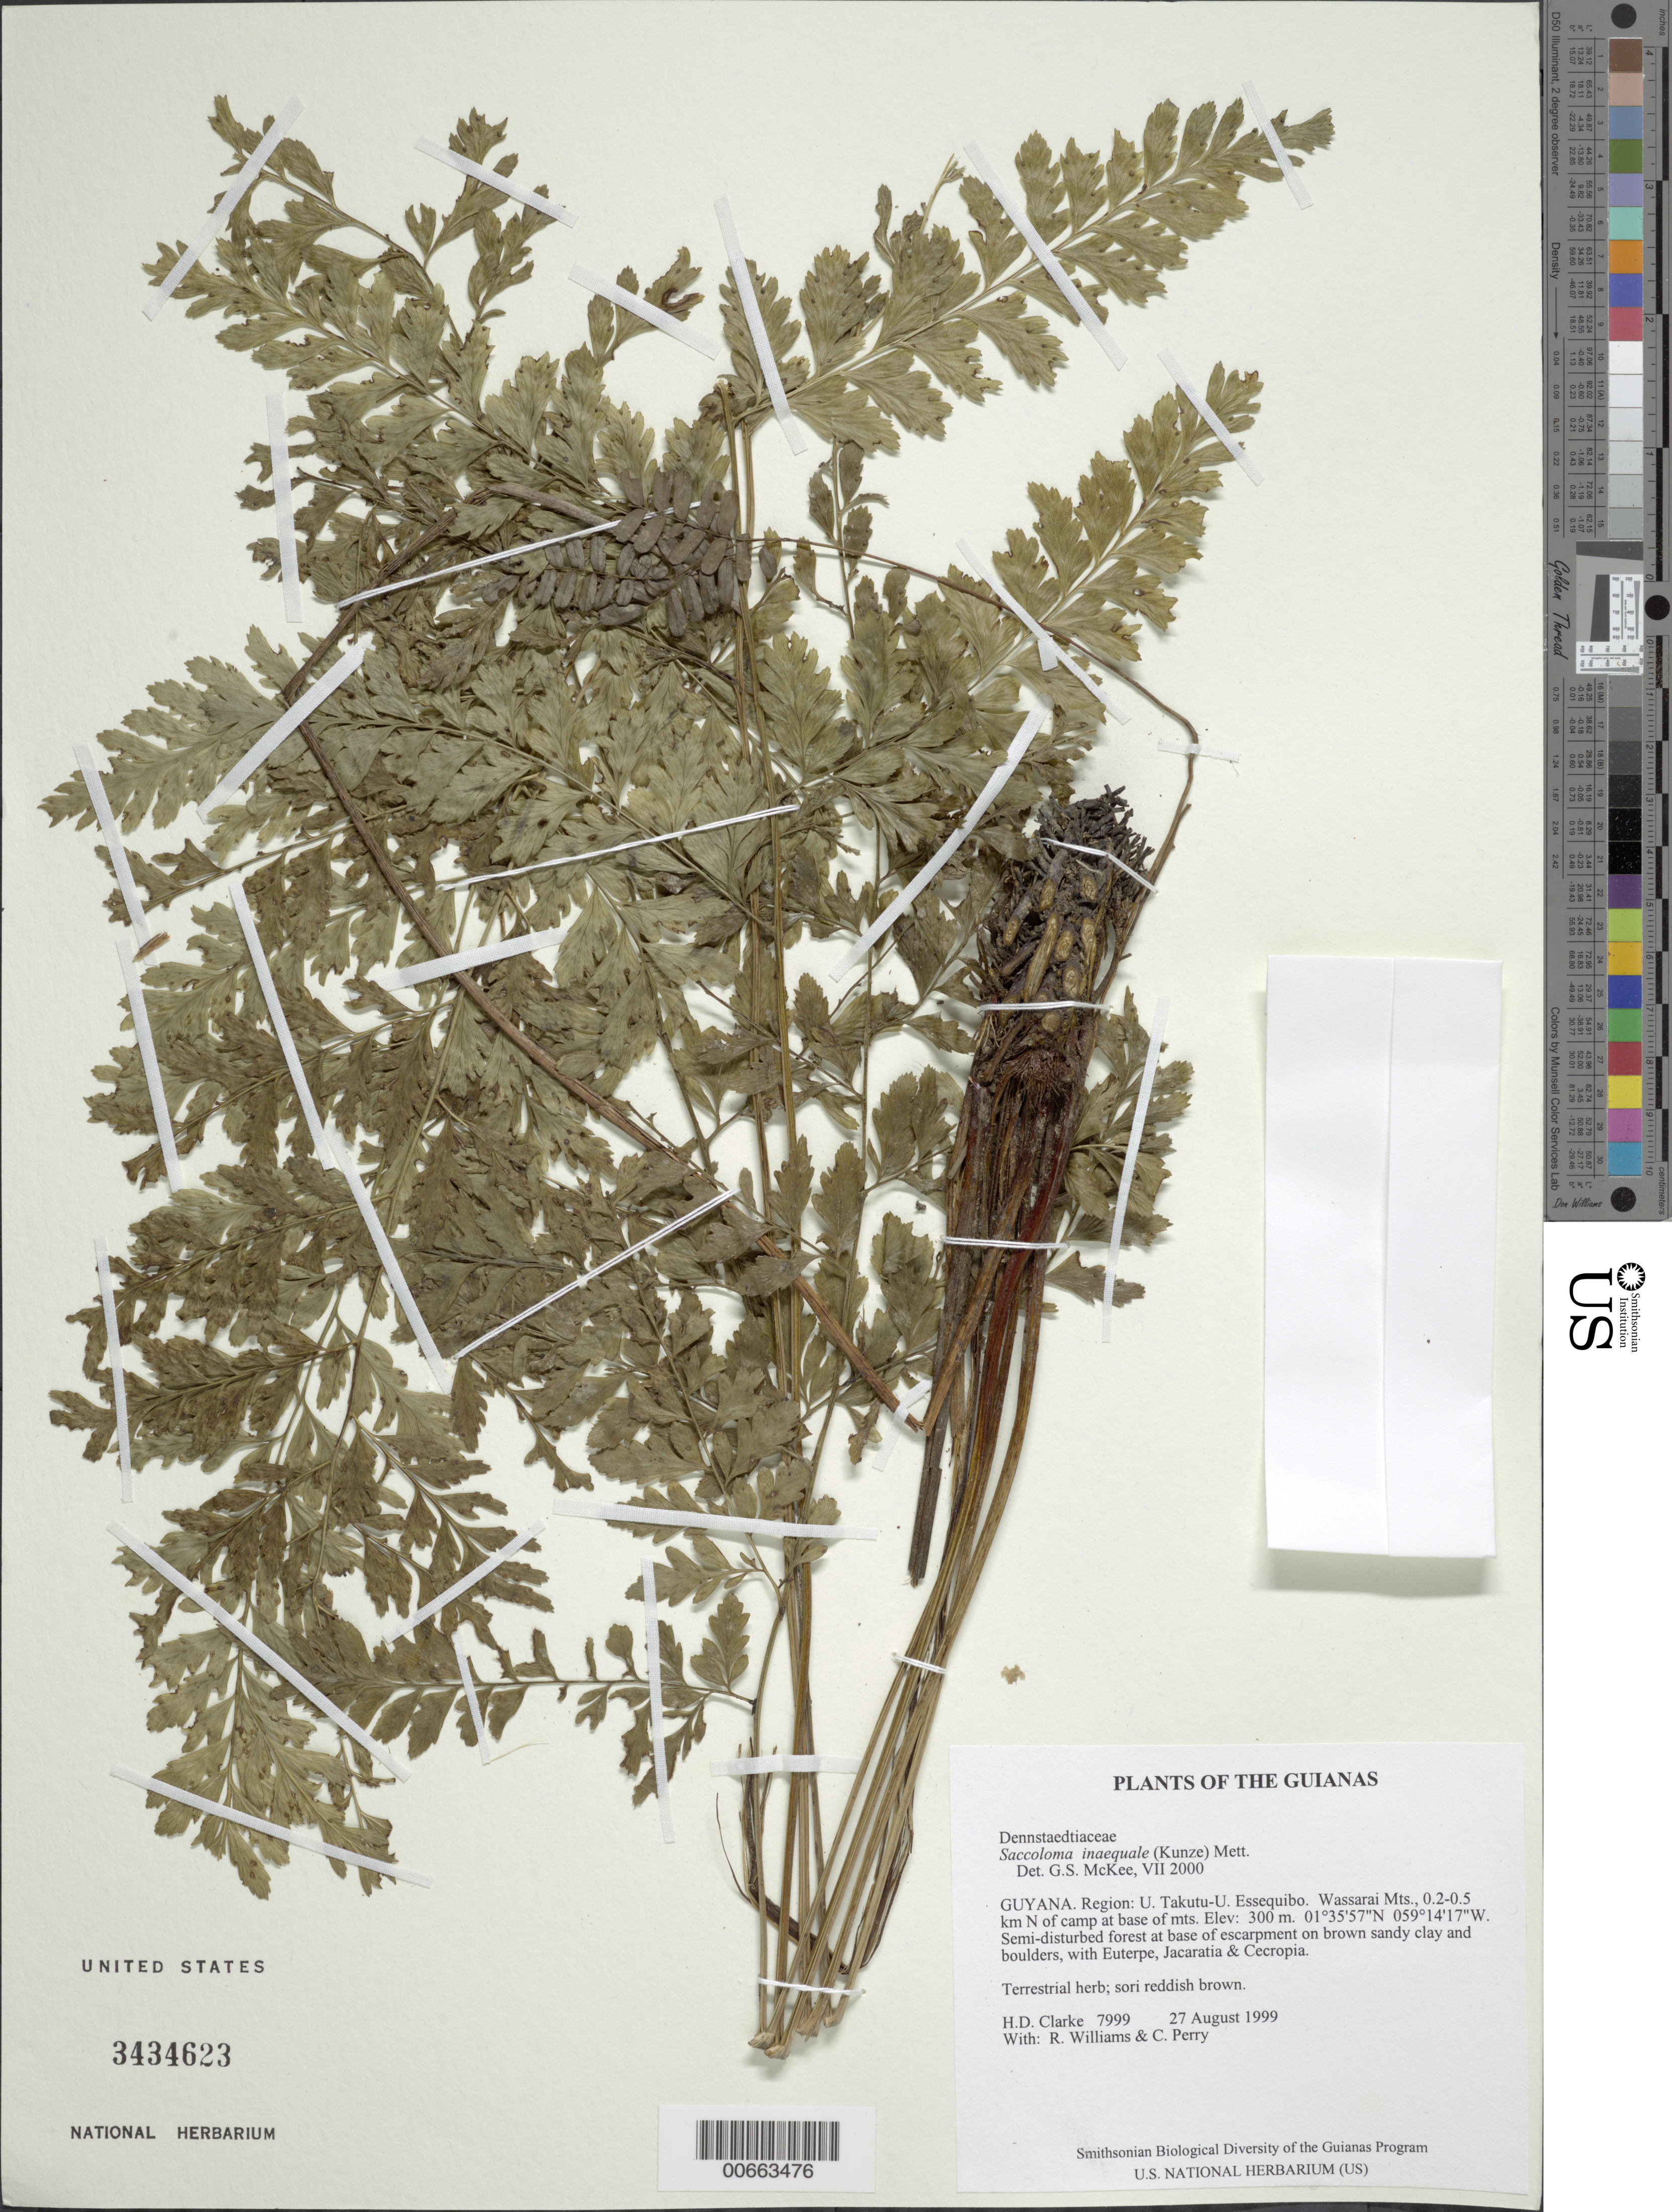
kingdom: Plantae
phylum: Tracheophyta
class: Polypodiopsida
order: Polypodiales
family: Saccolomataceae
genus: Saccoloma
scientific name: Saccoloma inaequale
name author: (Kunze) Mett.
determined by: McKee, G. S., (US), NMNH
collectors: H. D. Clarke, R. Williams & C. Perry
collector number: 7999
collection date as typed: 27 August 1999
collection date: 1999-08-27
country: Guyana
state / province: U. Takutu-U. Essequibo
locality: Wassarai Mts., 0.2-0.5 km N of camp at base of mts.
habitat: Semi-disturbed forest at base of escarpment on brown sandy clay and boulders, with Euterpe, Jacaratia & Cecropia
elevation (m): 300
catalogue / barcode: US 3434623